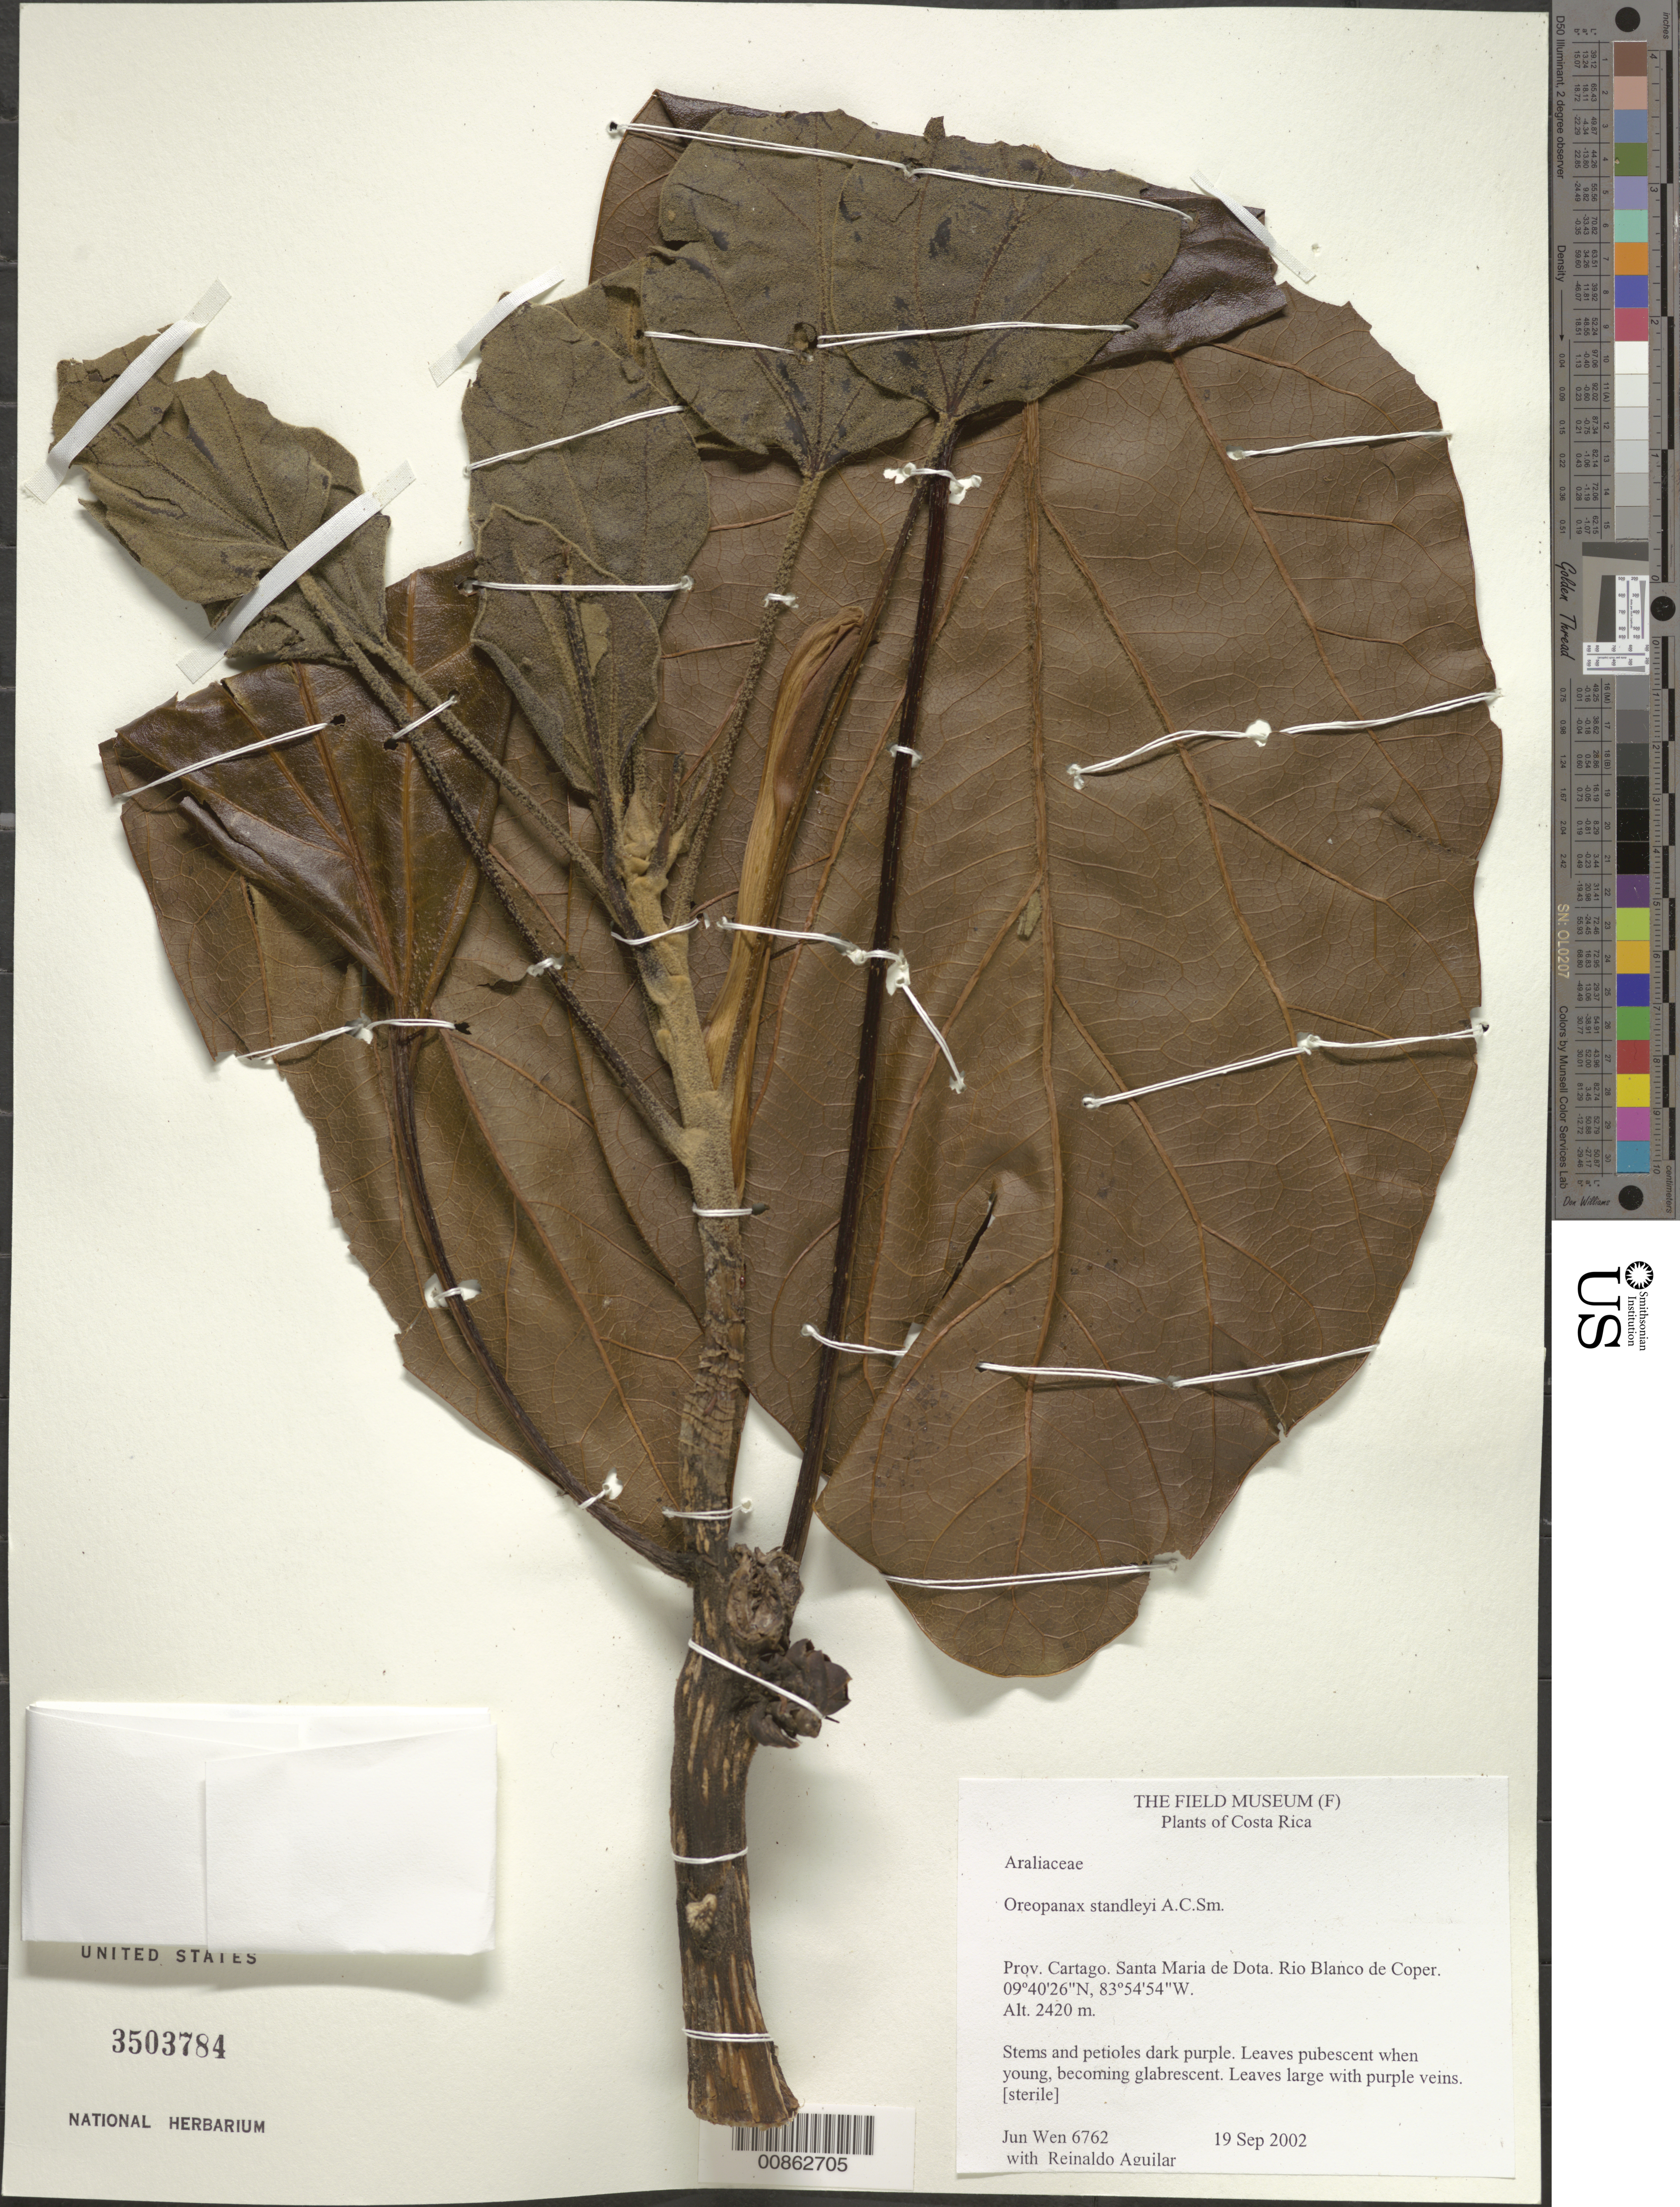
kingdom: Plantae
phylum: Tracheophyta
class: Magnoliopsida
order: Apiales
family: Araliaceae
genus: Oreopanax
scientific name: Oreopanax standleyi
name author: A.C. Sm.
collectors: J. Wen & R. Aguilar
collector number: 6762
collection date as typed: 19 Sep 2002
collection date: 2002-09-19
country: Costa Rica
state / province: Cartago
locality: Santa Maria de Dota. Rio Blanco de Coper.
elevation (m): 2420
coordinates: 9 40 26 N, 83 54 54 W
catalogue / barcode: US 3503784